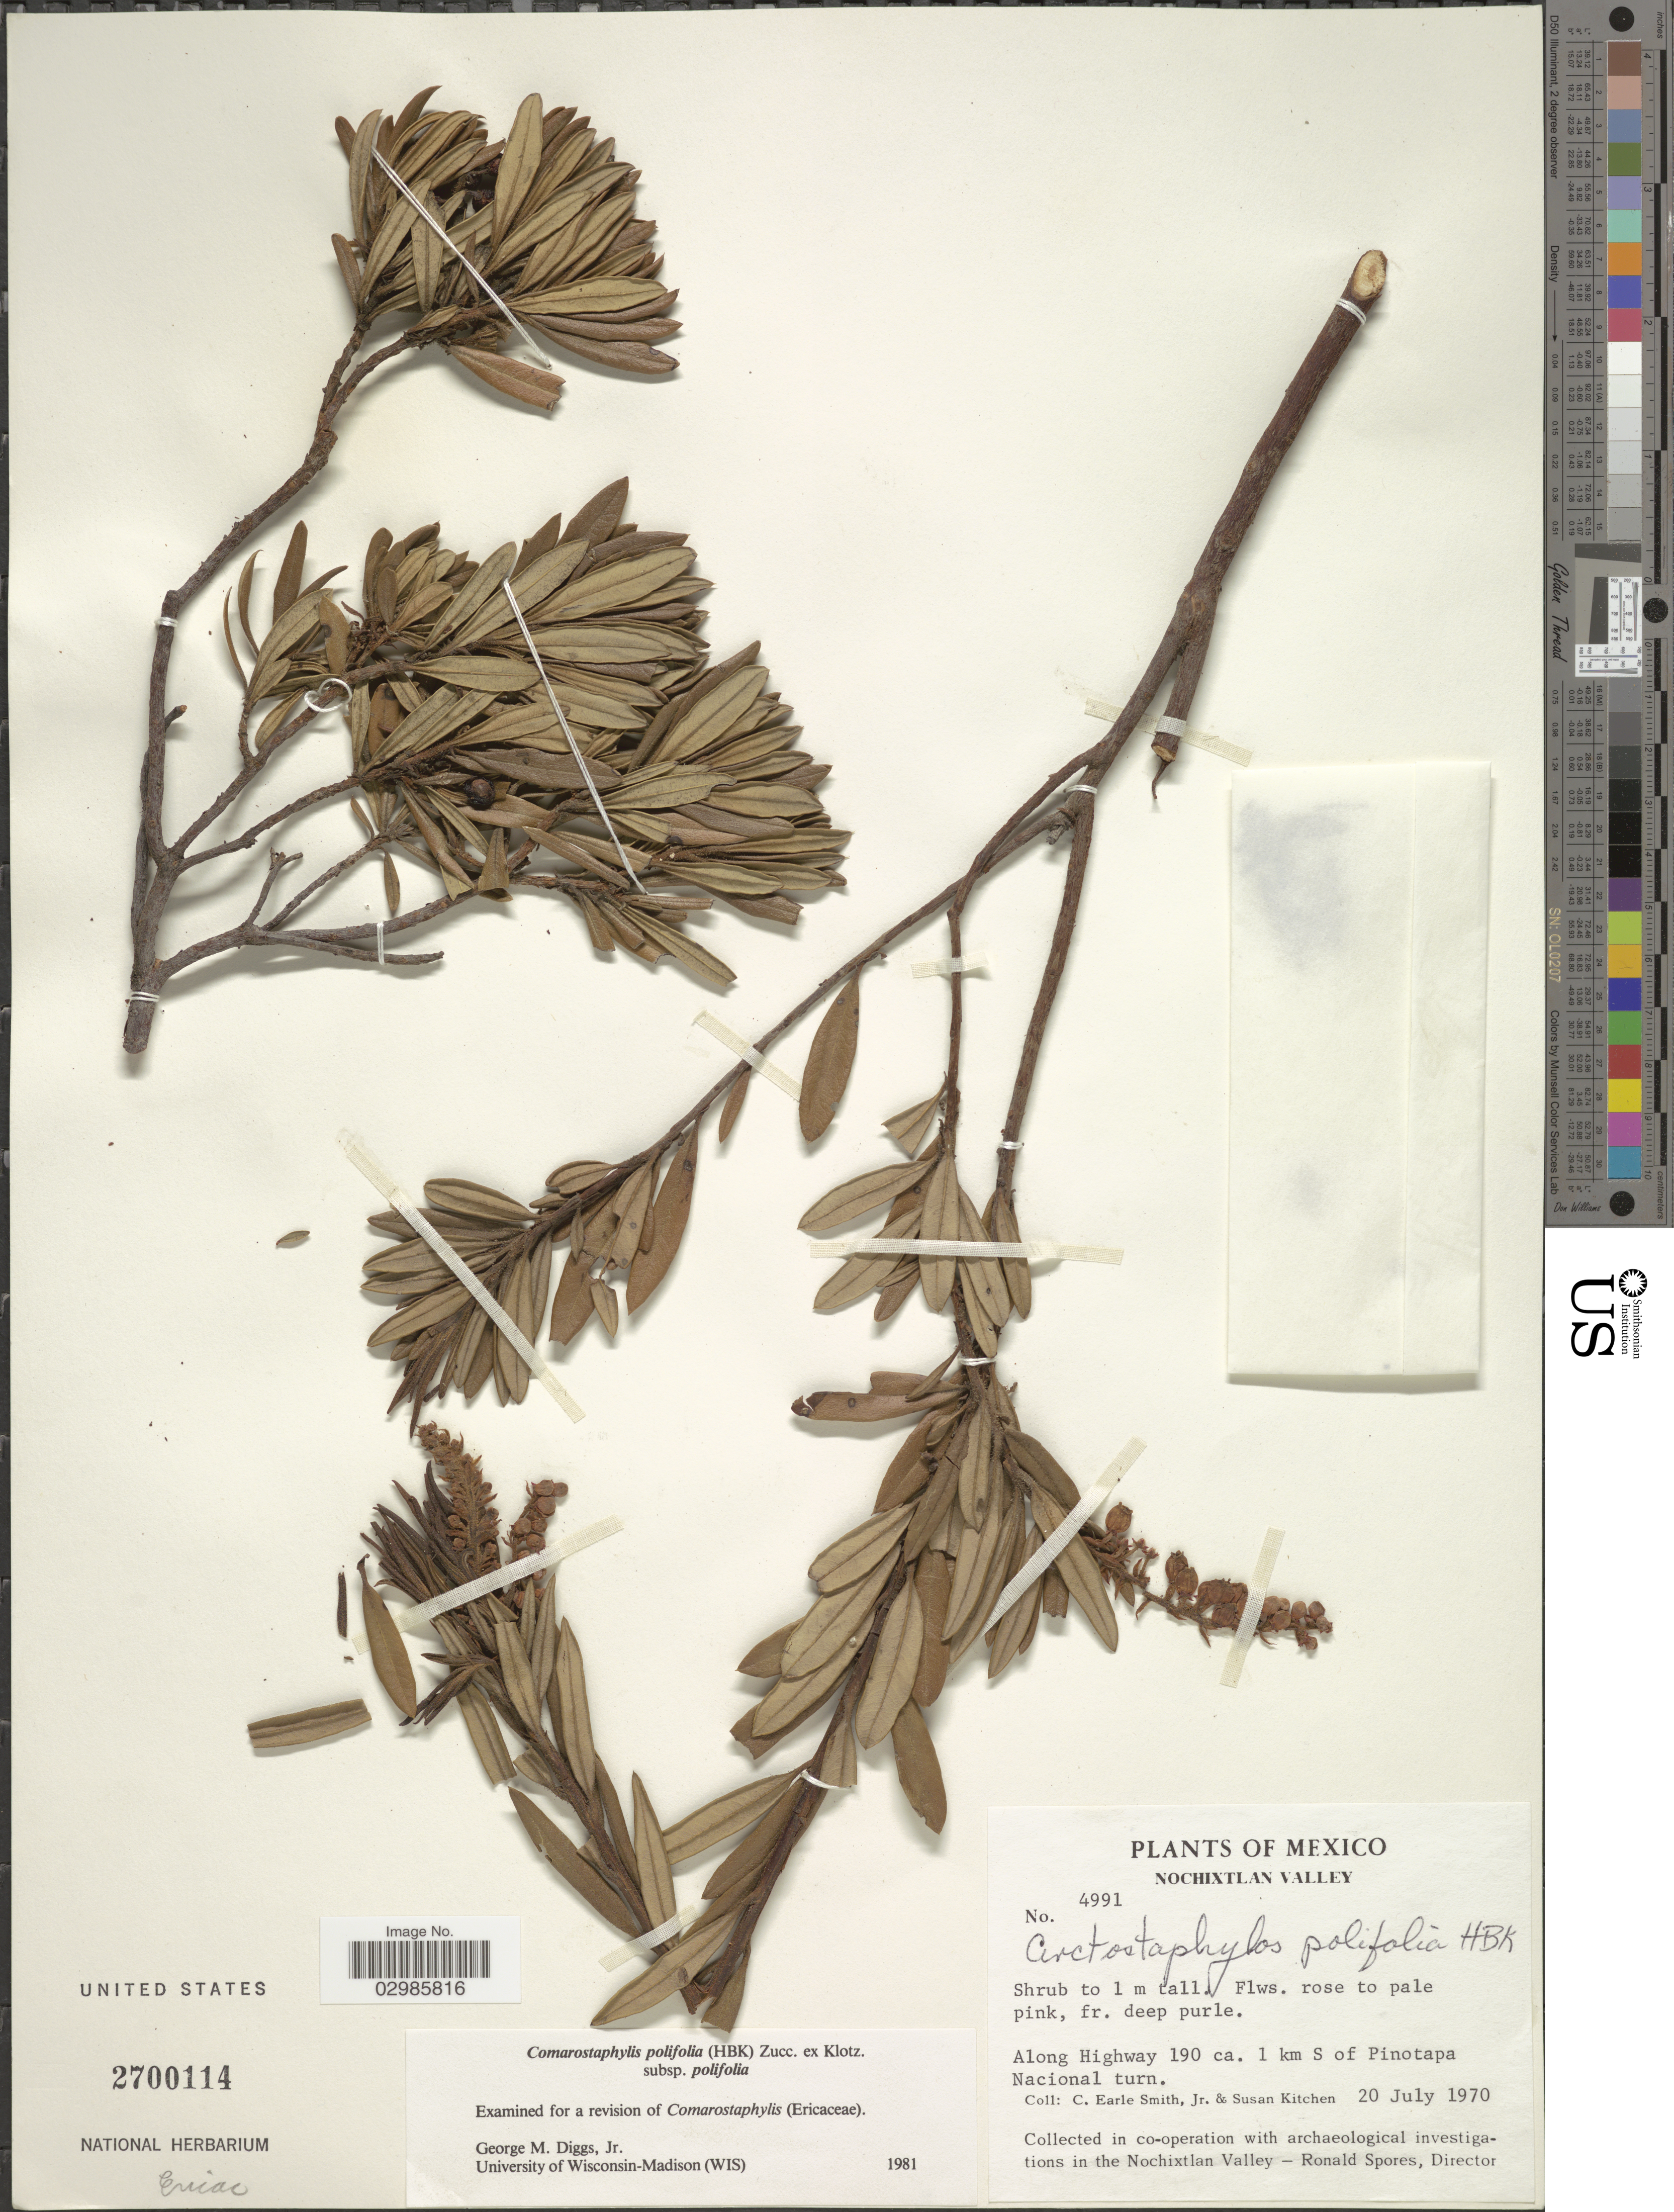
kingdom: Plantae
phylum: Tracheophyta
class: Magnoliopsida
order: Ericales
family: Ericaceae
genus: Comarostaphylis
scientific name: Comarostaphylis polifolia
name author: (Kunth) Zucc. ex Klotzsch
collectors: C. E. Smith Jr. & S. Kitchen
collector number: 4991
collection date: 1970-07-20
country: Mexico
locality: Nochixtlan Valley. Along Highway 190 ca. 1 km S of Pinotapa Nacional turn.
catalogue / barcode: US 2700114